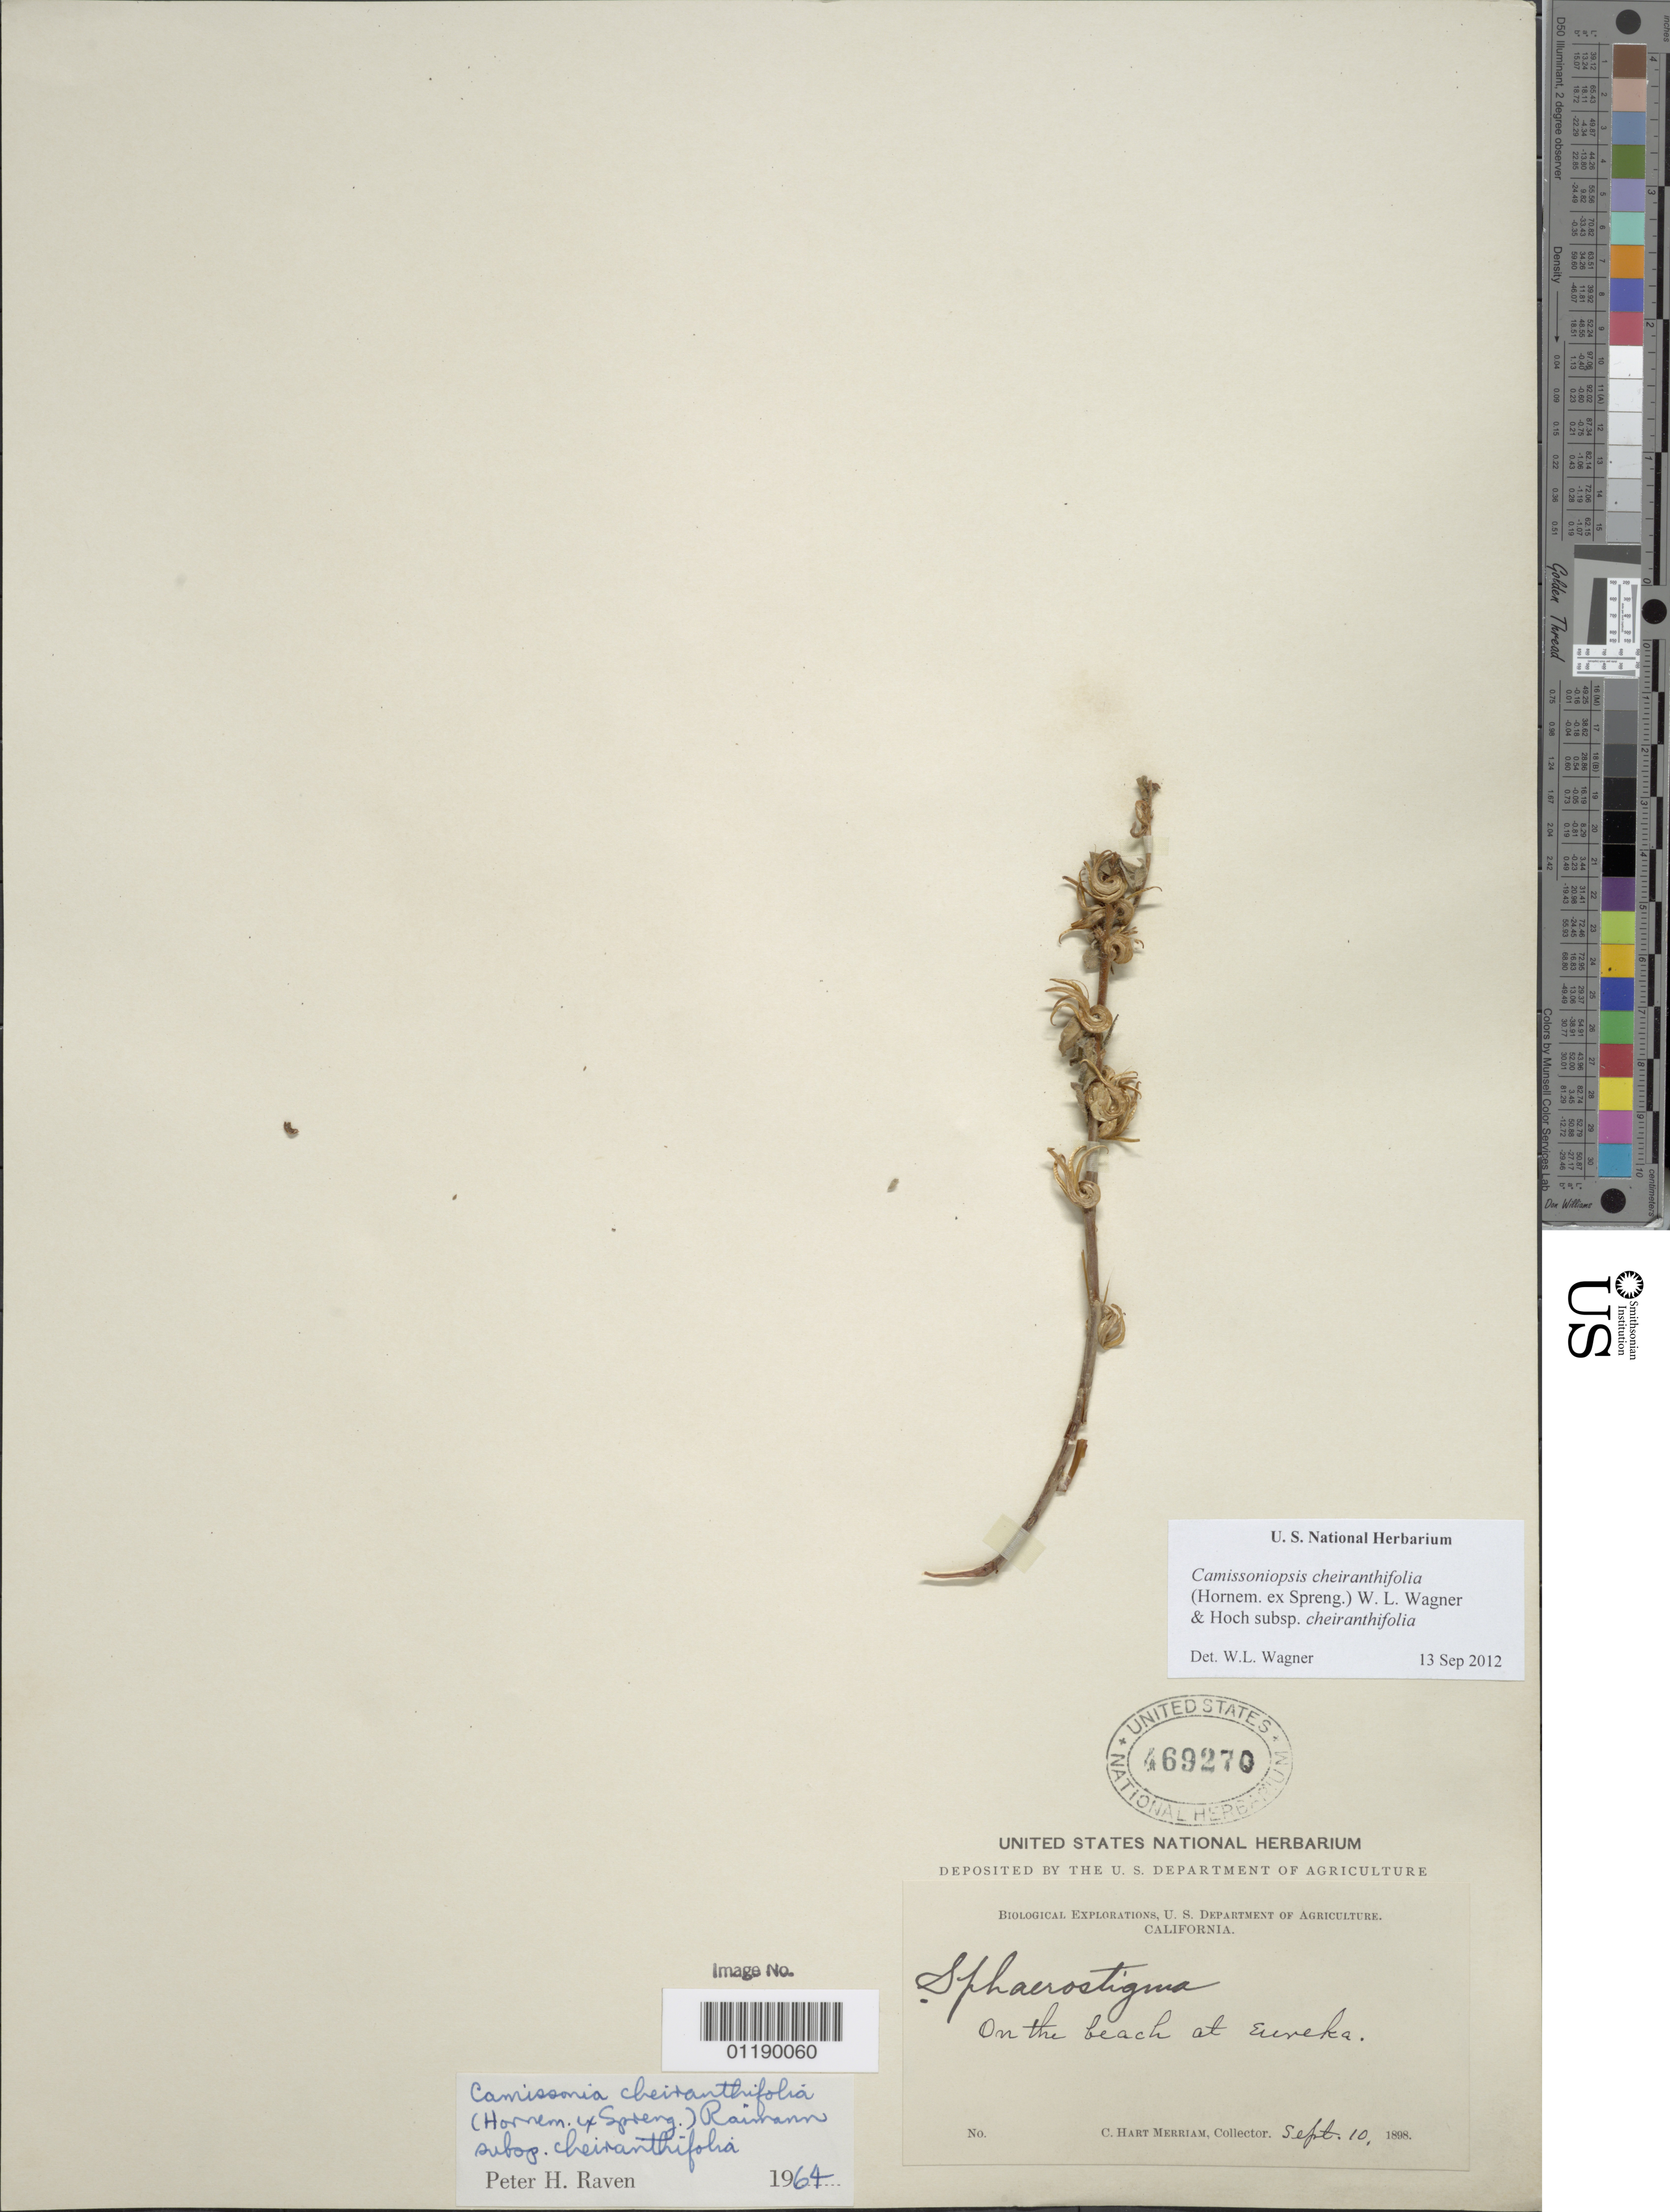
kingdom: Plantae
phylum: Tracheophyta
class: Magnoliopsida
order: Myrtales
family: Onagraceae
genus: Camissoniopsis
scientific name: Camissoniopsis cheiranthifolia subsp. cheiranthifolia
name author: (Hornem. ex Spreng.) W.L. Wagner & Hoch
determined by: Wagner, W. L., (BOT), Smithsonian Institution - National Museum of Natural History (UNITED STATES)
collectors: C. Merriam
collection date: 1898-09-10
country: United States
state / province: California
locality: on the beach at Eureka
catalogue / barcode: US 469270